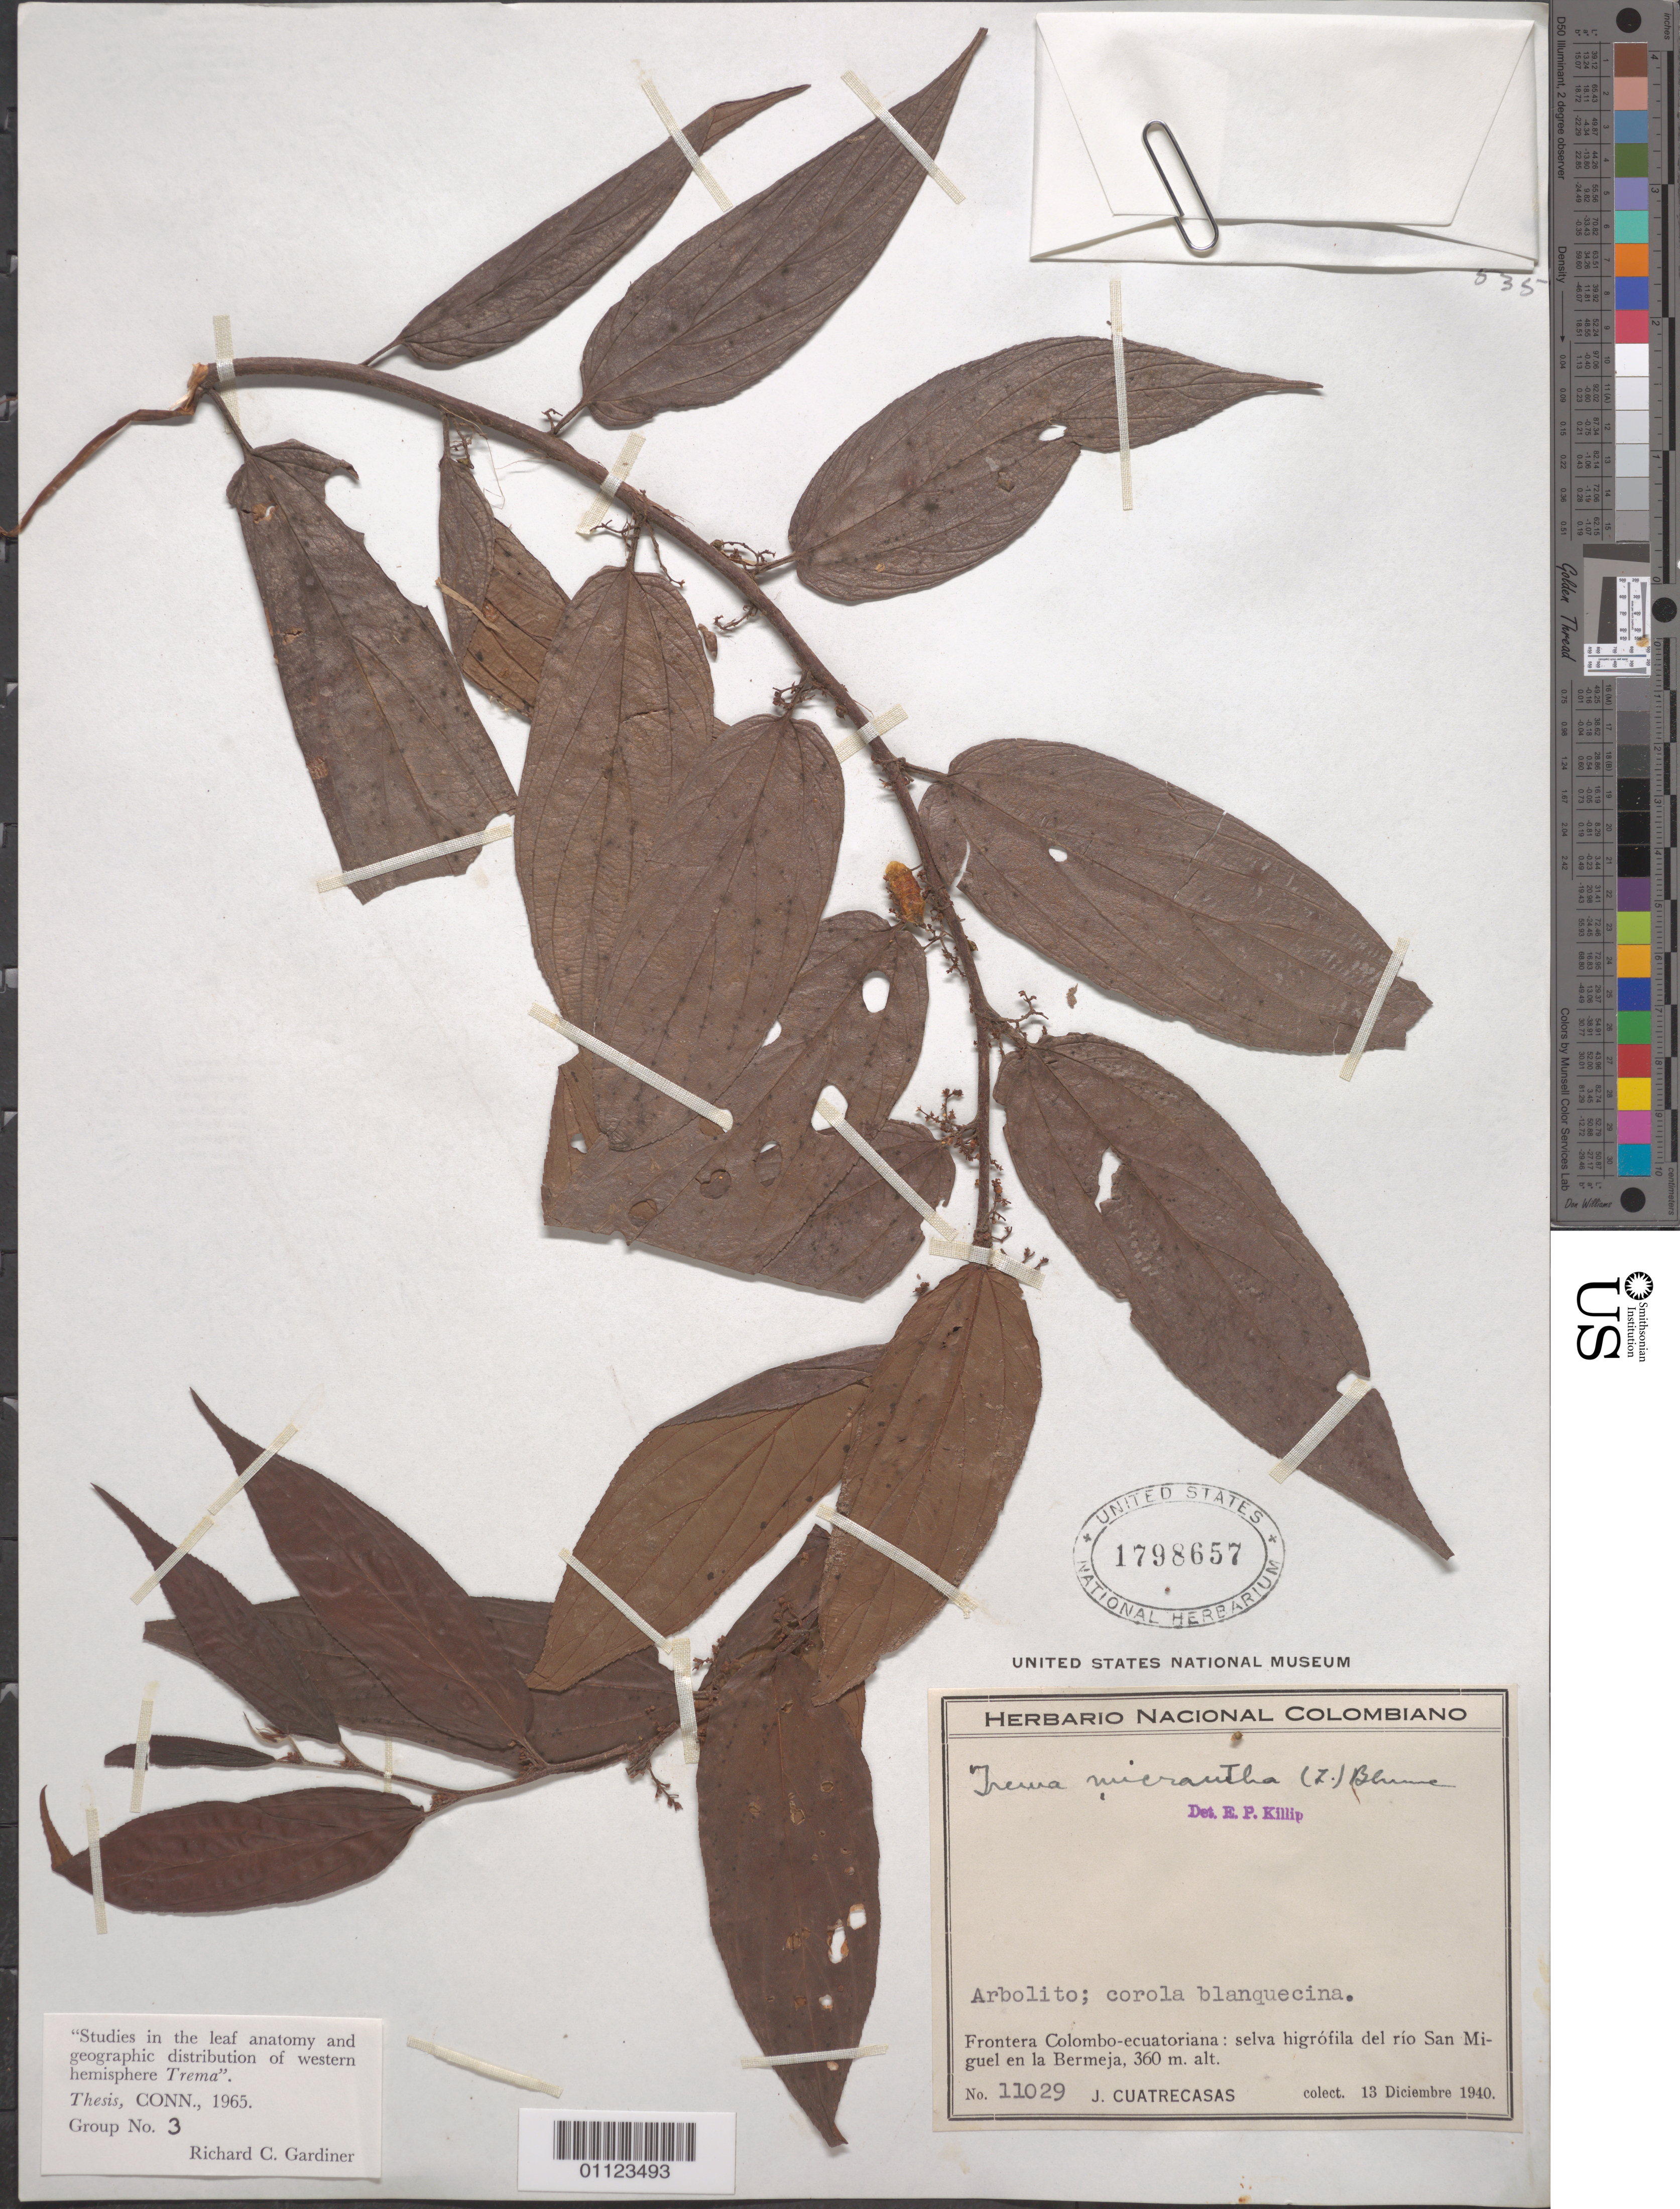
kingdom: Plantae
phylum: Tracheophyta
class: Magnoliopsida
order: Rosales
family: Cannabaceae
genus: Trema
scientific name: Trema micranthum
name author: (L.) Blume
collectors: J. Cuatrecasas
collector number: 11029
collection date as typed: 13 Dec 1940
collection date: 1940-12-13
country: Colombia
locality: Contera Colomba-Ecuadoriana, selva Higrofila del Rio Sal Miguel en La Bermeja.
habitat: selva higrofila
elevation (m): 360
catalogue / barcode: US 1798657